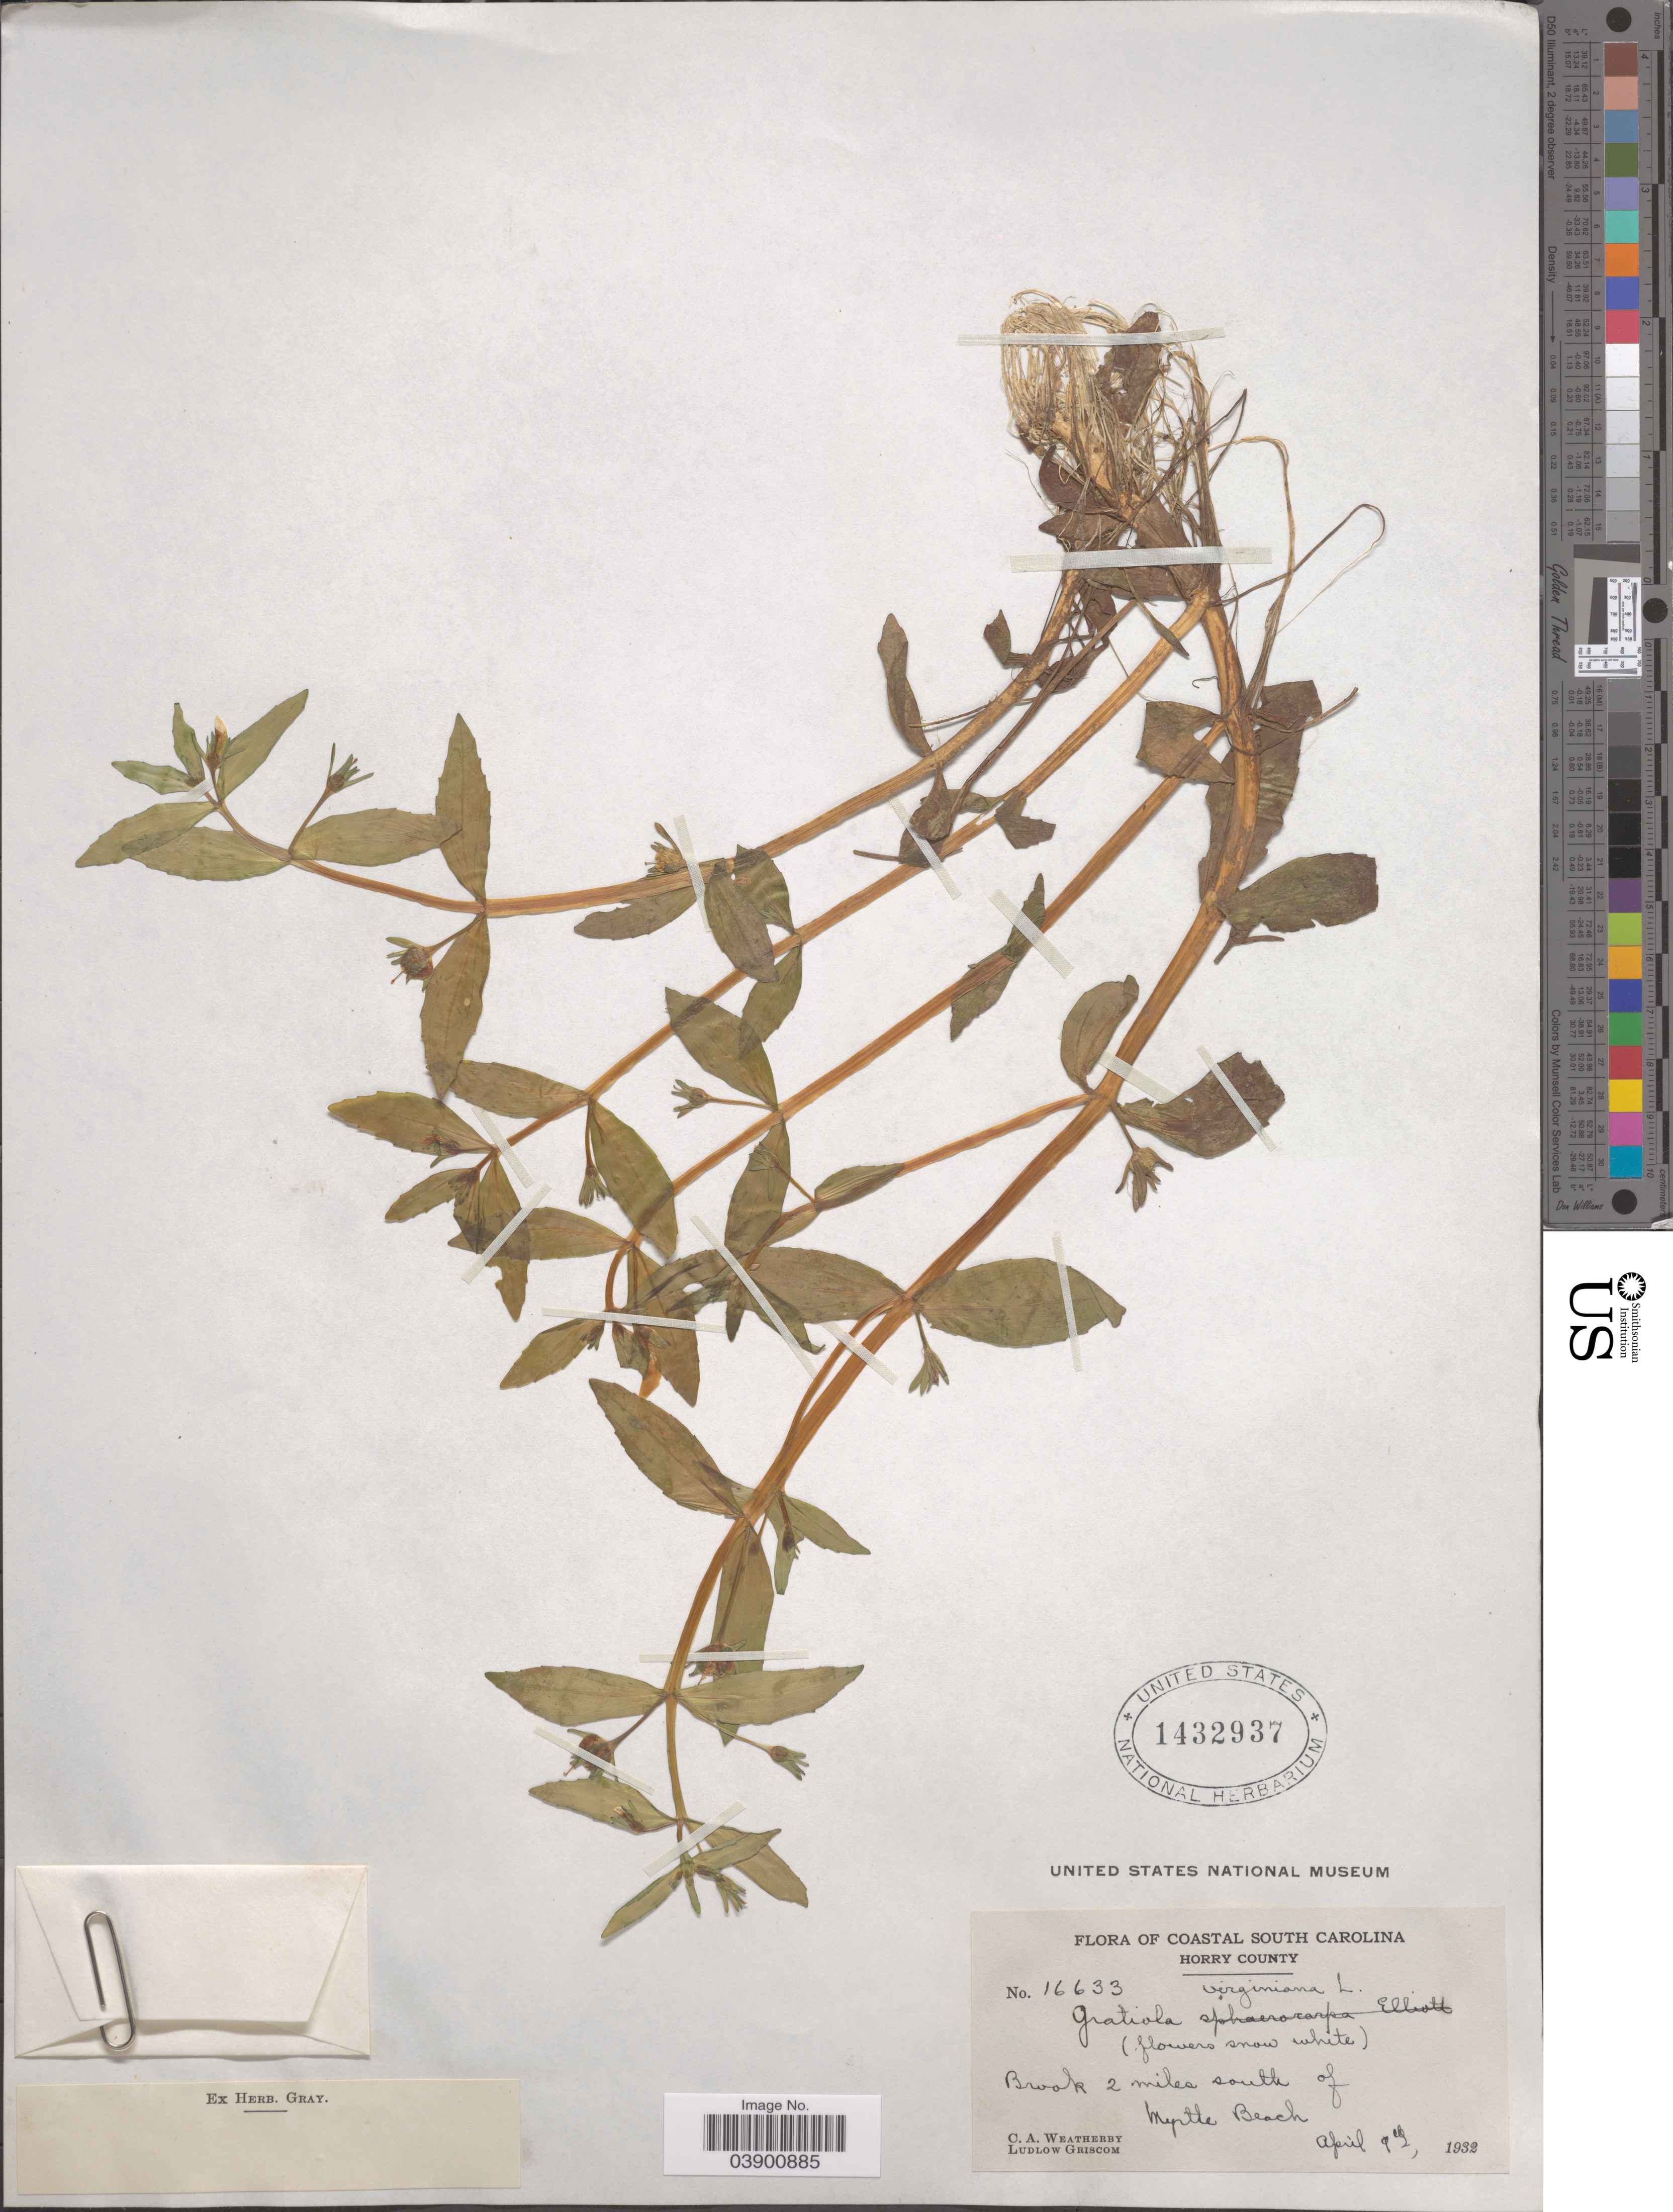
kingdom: Plantae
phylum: Tracheophyta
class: Magnoliopsida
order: Lamiales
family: Plantaginaceae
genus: Gratiola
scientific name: Gratiola virginiana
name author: L.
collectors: C. A. Weatherby & L. Griscom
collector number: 16633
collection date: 1932-04-09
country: United States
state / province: South Carolina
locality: Coastal South Carolina. Horry County. Brook 2 miles south of Myrtle Beach.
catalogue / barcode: US 1432937